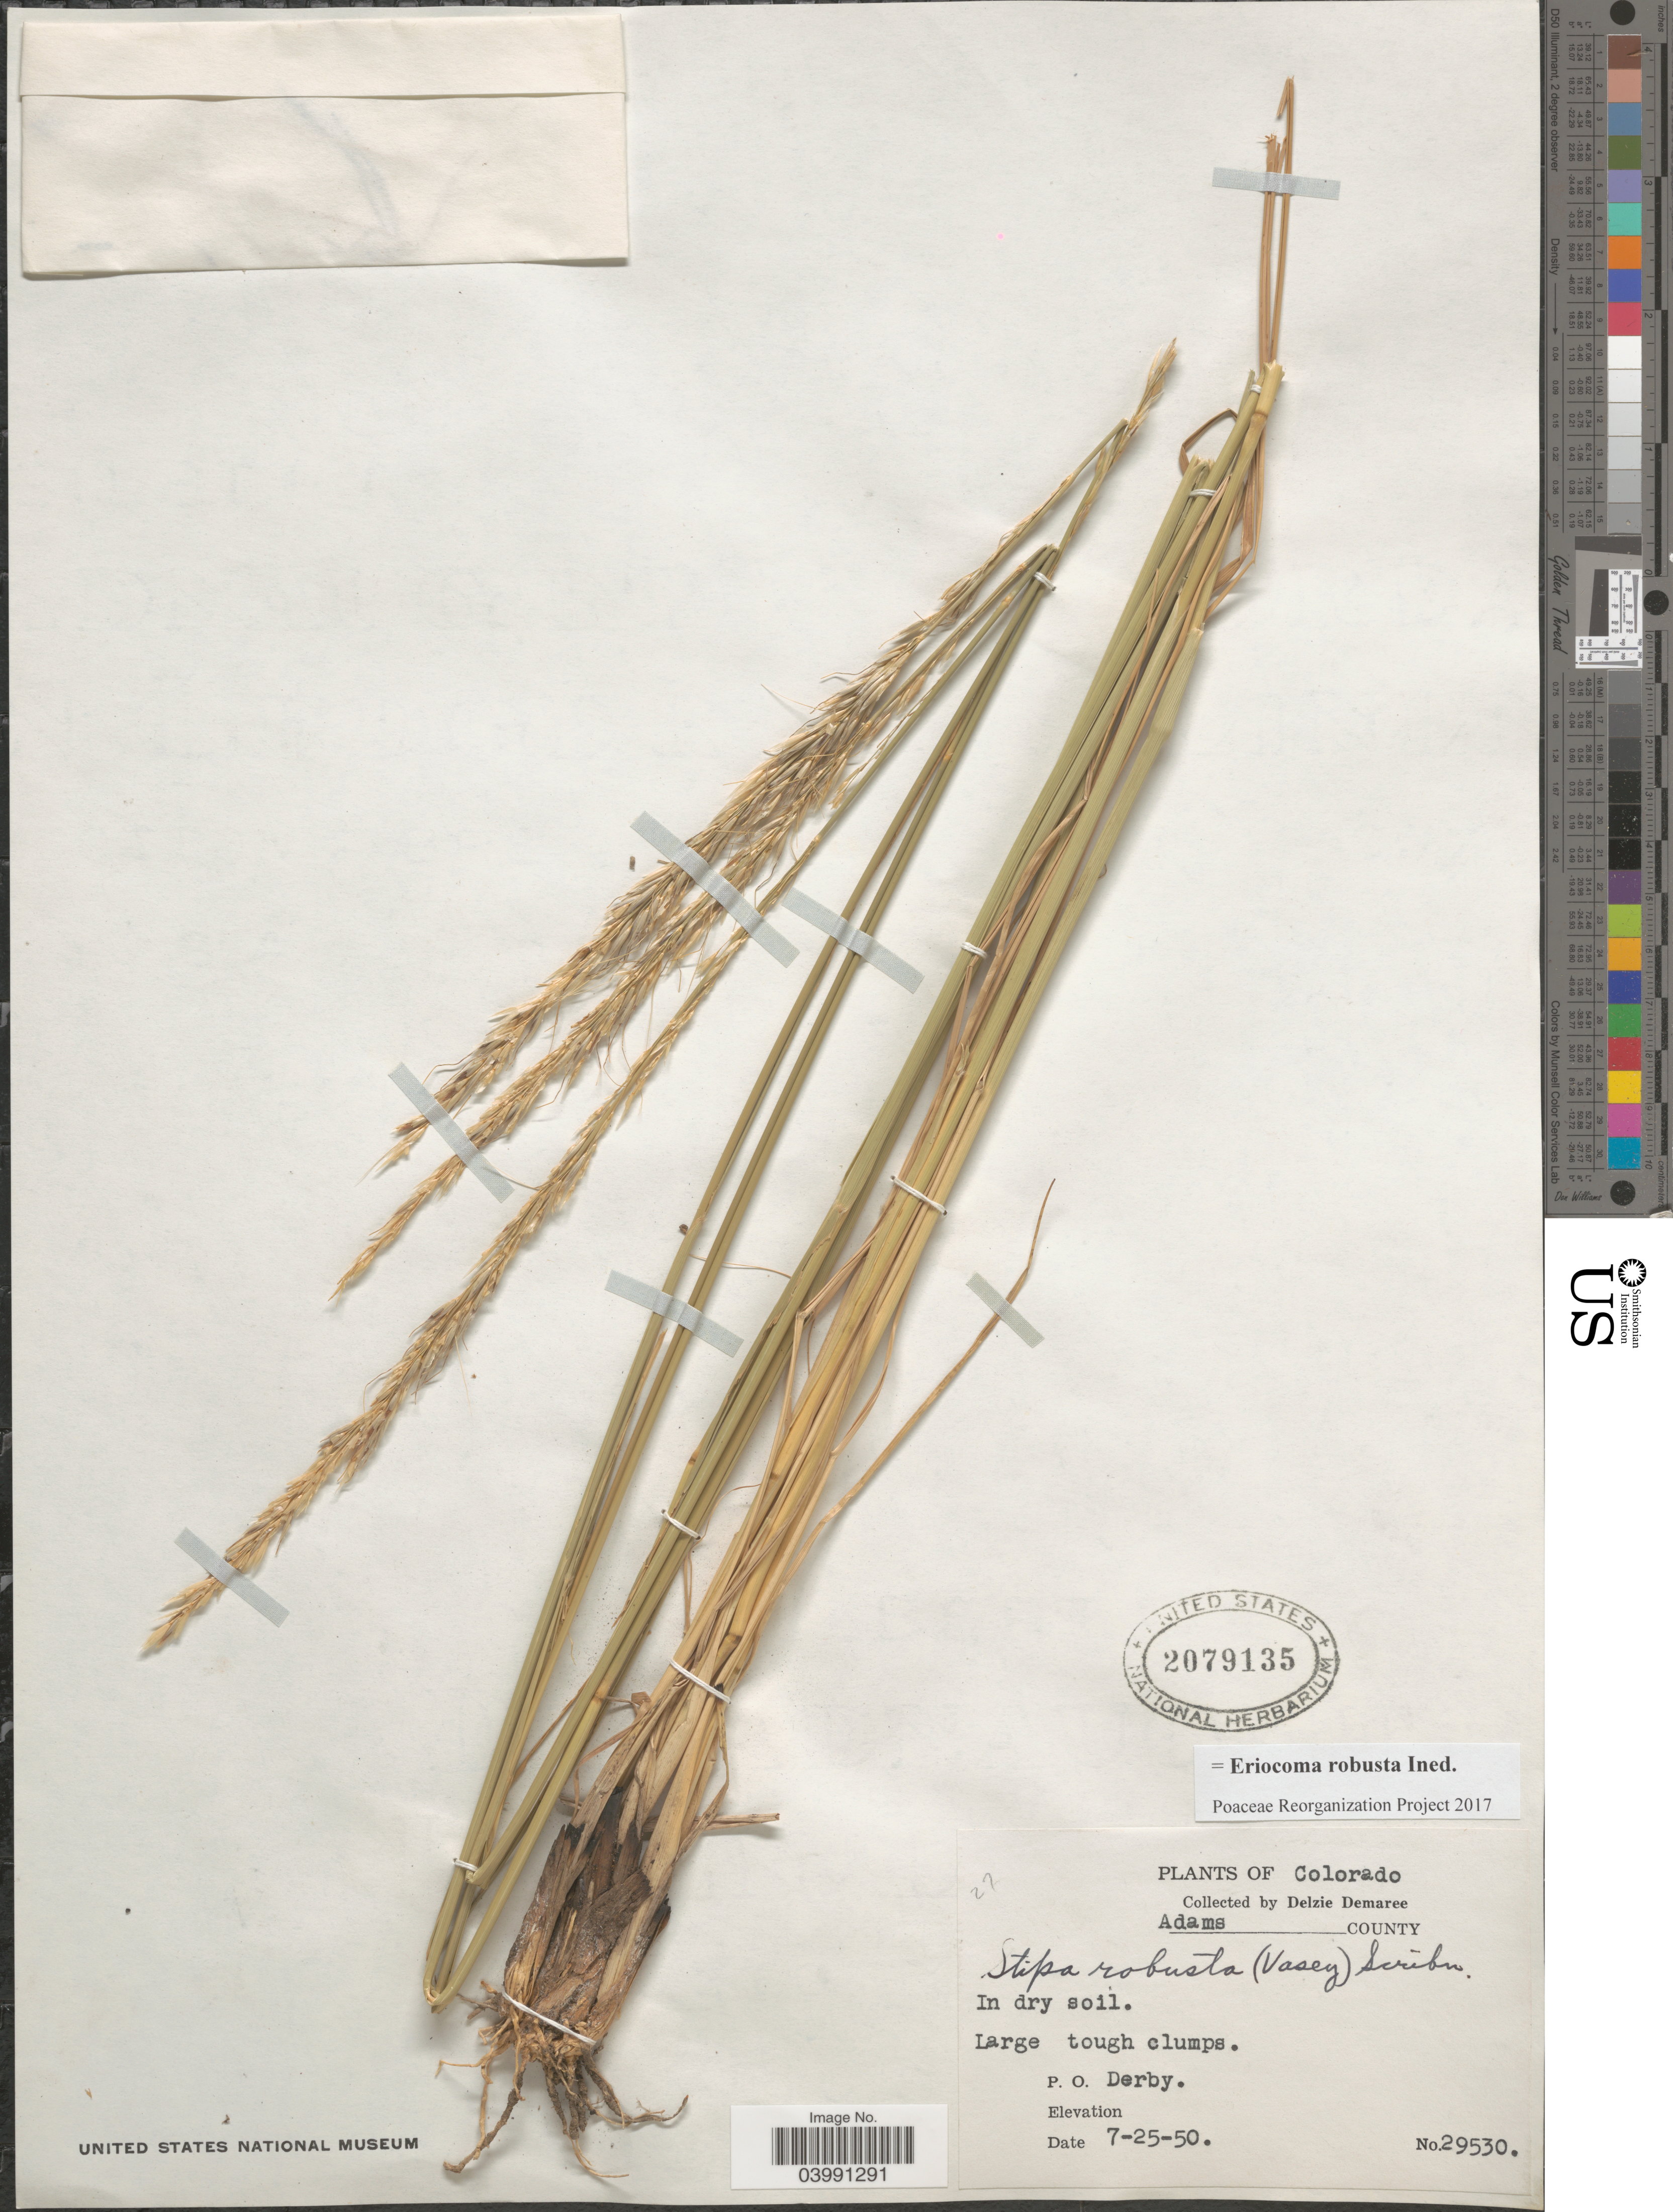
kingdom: Plantae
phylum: Tracheophyta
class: Liliopsida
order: Poales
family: Poaceae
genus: Eriocoma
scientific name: Eriocoma robusta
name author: (Vasey) Romasch.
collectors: D. Demaree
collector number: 29530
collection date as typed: Transcribed d/m/y: 25/7/50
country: United States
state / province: Colorado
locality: Adams County. P.O. Derby.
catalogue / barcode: US 2079135